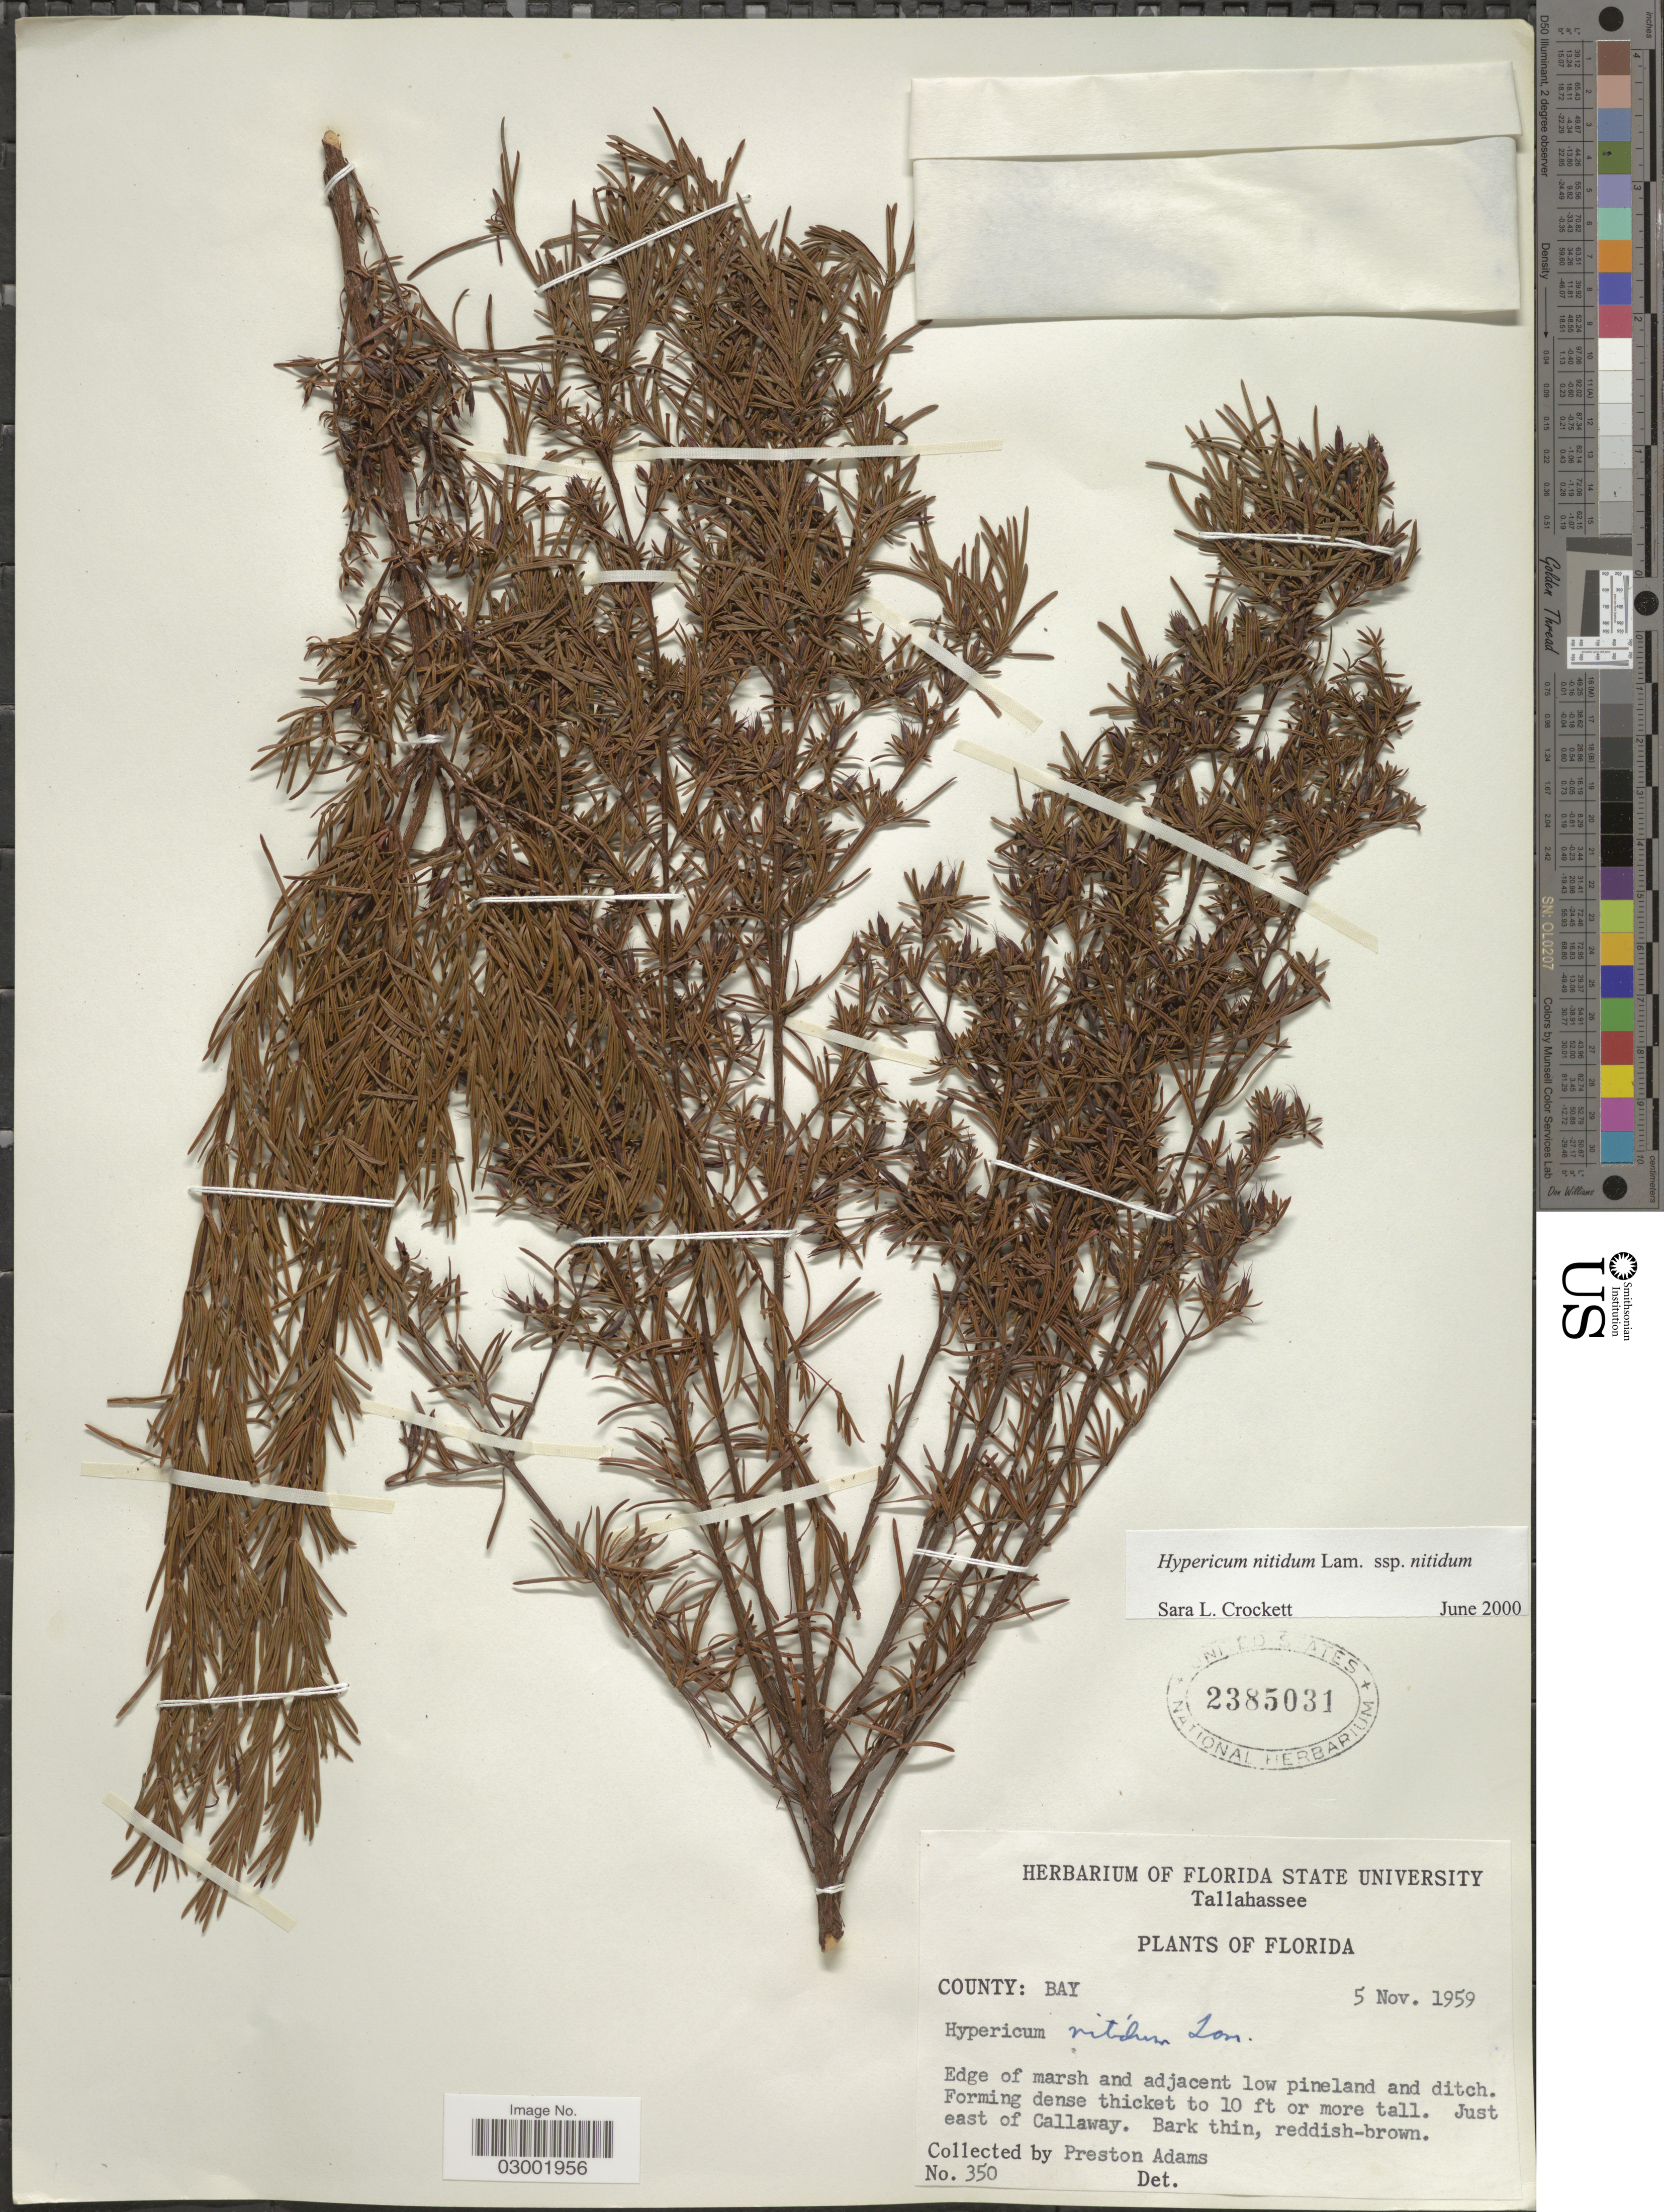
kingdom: Plantae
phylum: Tracheophyta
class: Magnoliopsida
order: Malpighiales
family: Hypericaceae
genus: Hypericum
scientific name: Hypericum nitidum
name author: Lam.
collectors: P. Adams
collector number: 350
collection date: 1959-11-05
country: United States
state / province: Florida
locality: County: Bay, Just east of Callaway.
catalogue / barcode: US 2385031